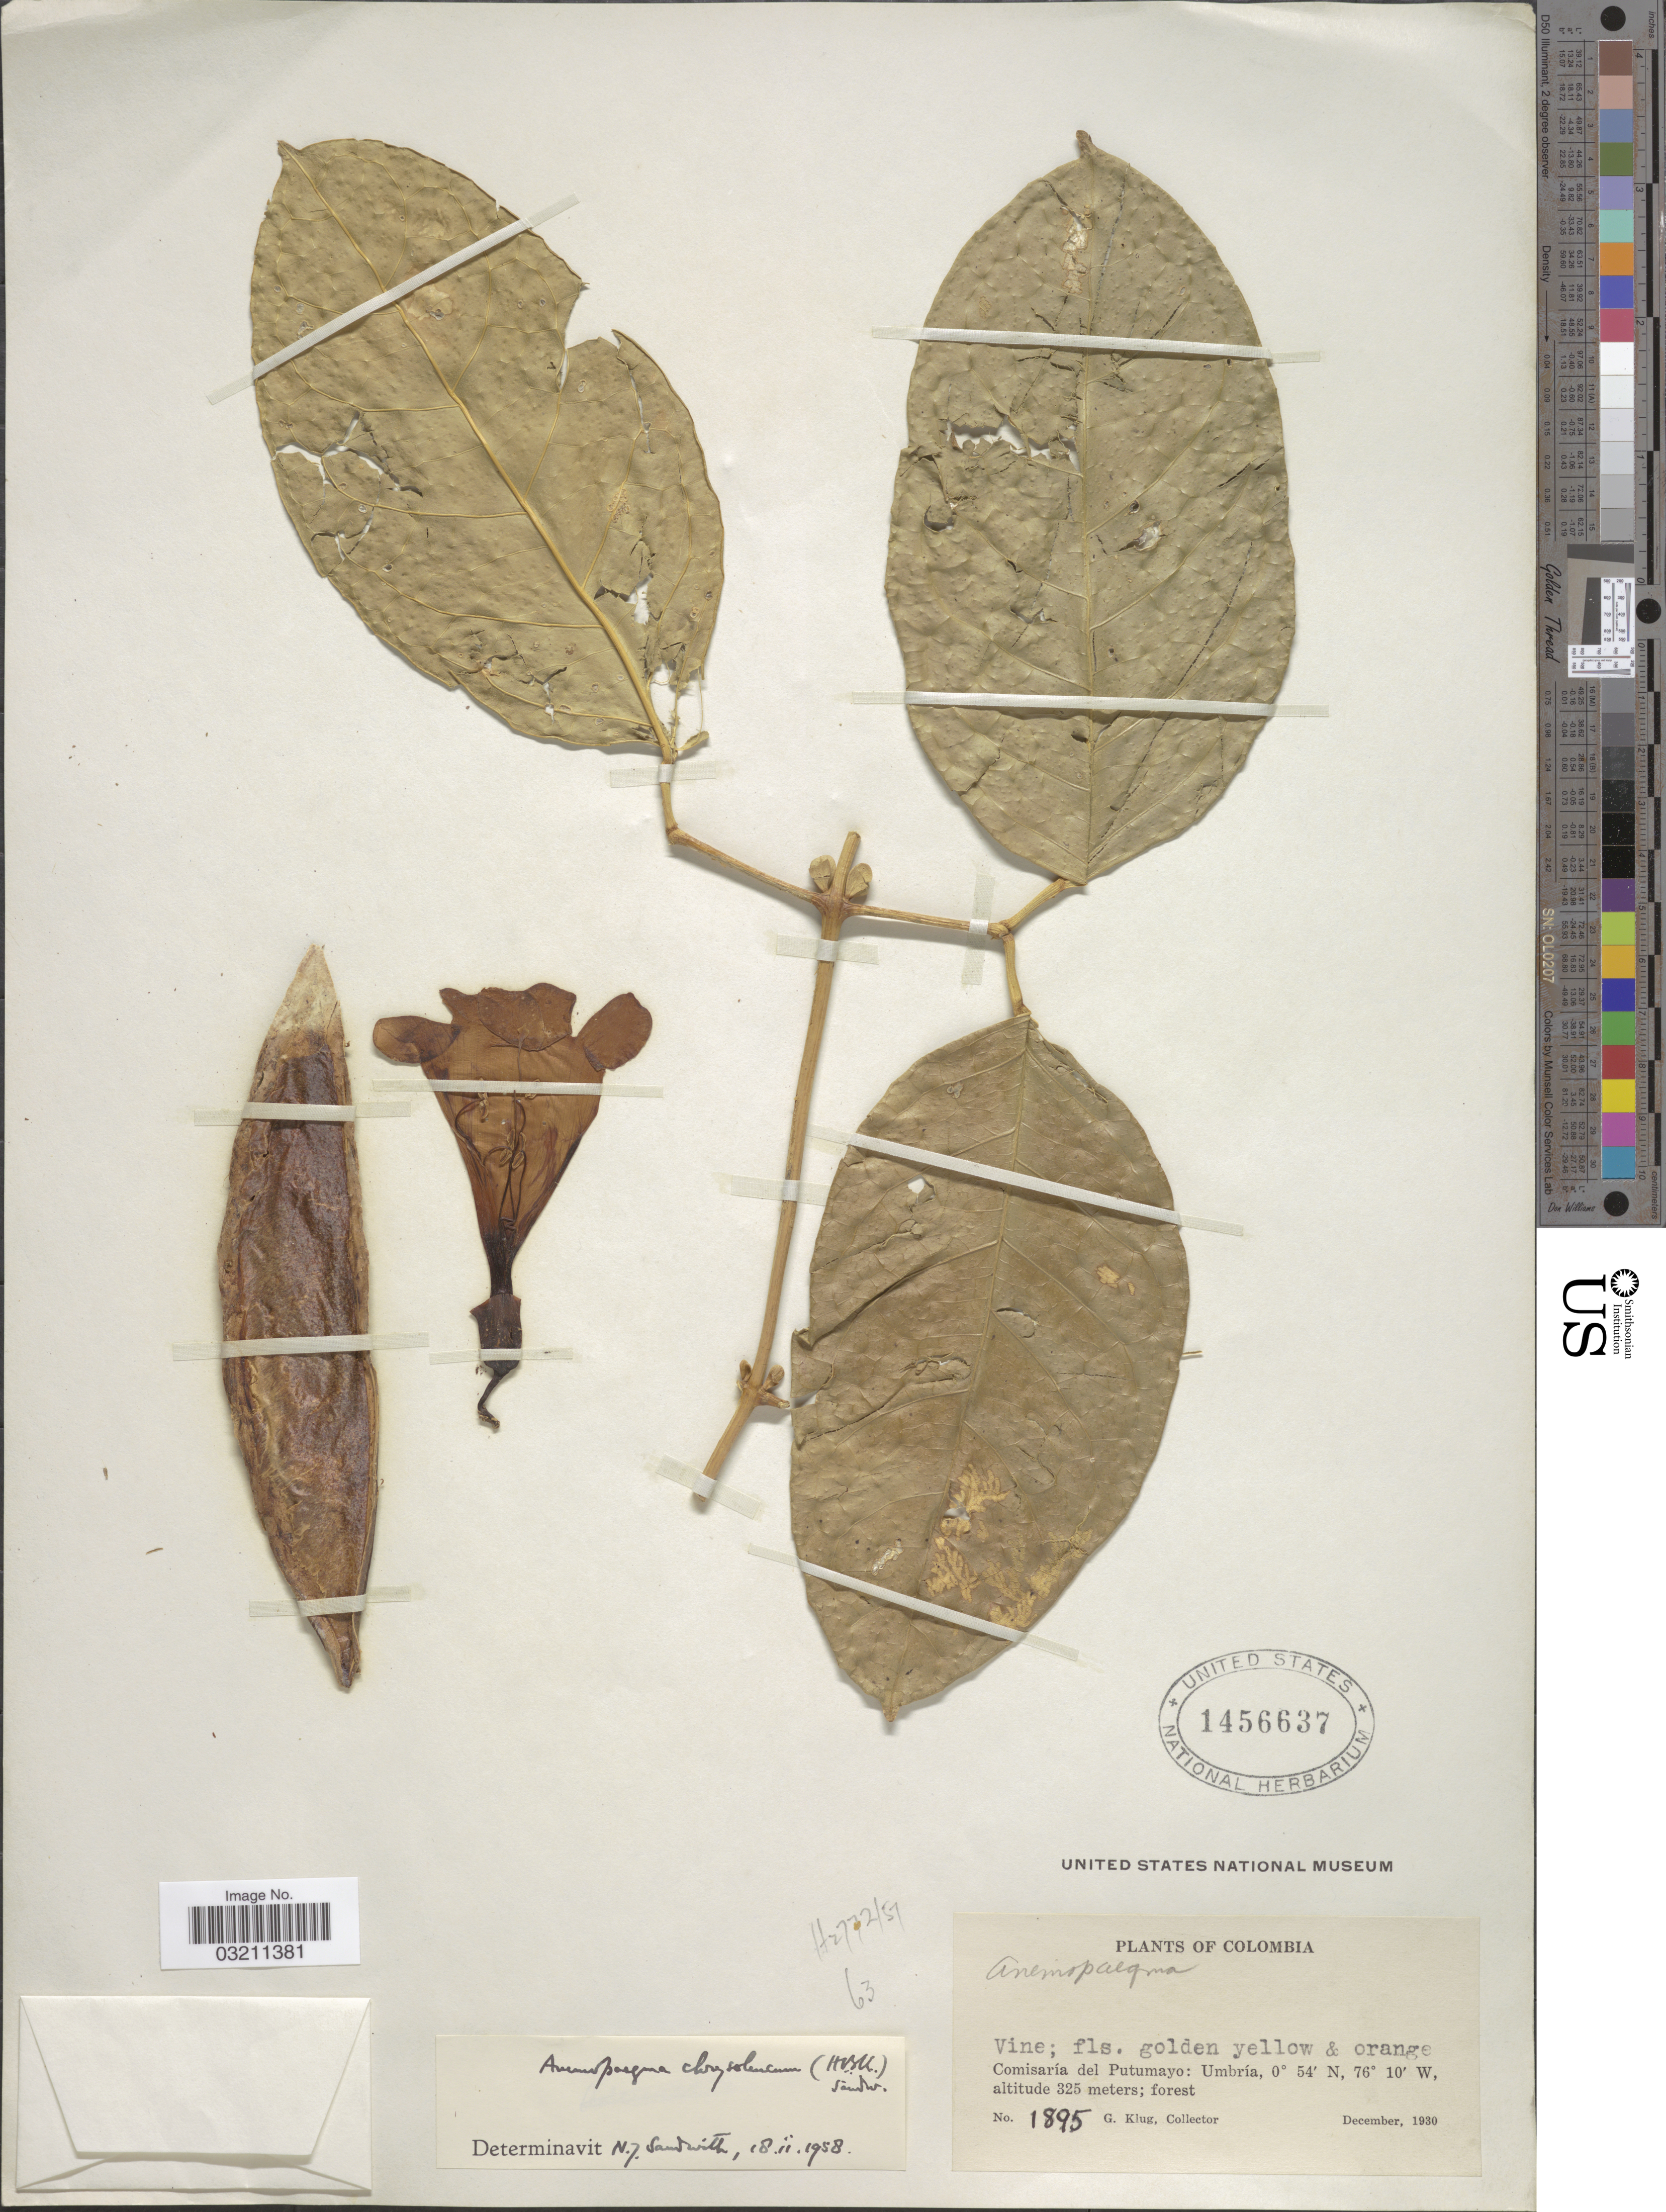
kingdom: Plantae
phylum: Tracheophyta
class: Magnoliopsida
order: Lamiales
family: Bignoniaceae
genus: Anemopaegma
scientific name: Anemopaegma chrysoleucum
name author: (Kunth) Sandwith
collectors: G. Klug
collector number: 1895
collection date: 1930-12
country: Colombia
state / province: Putumayo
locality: Comisaría del Putumayo: Umbría.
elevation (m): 325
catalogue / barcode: US 1456637